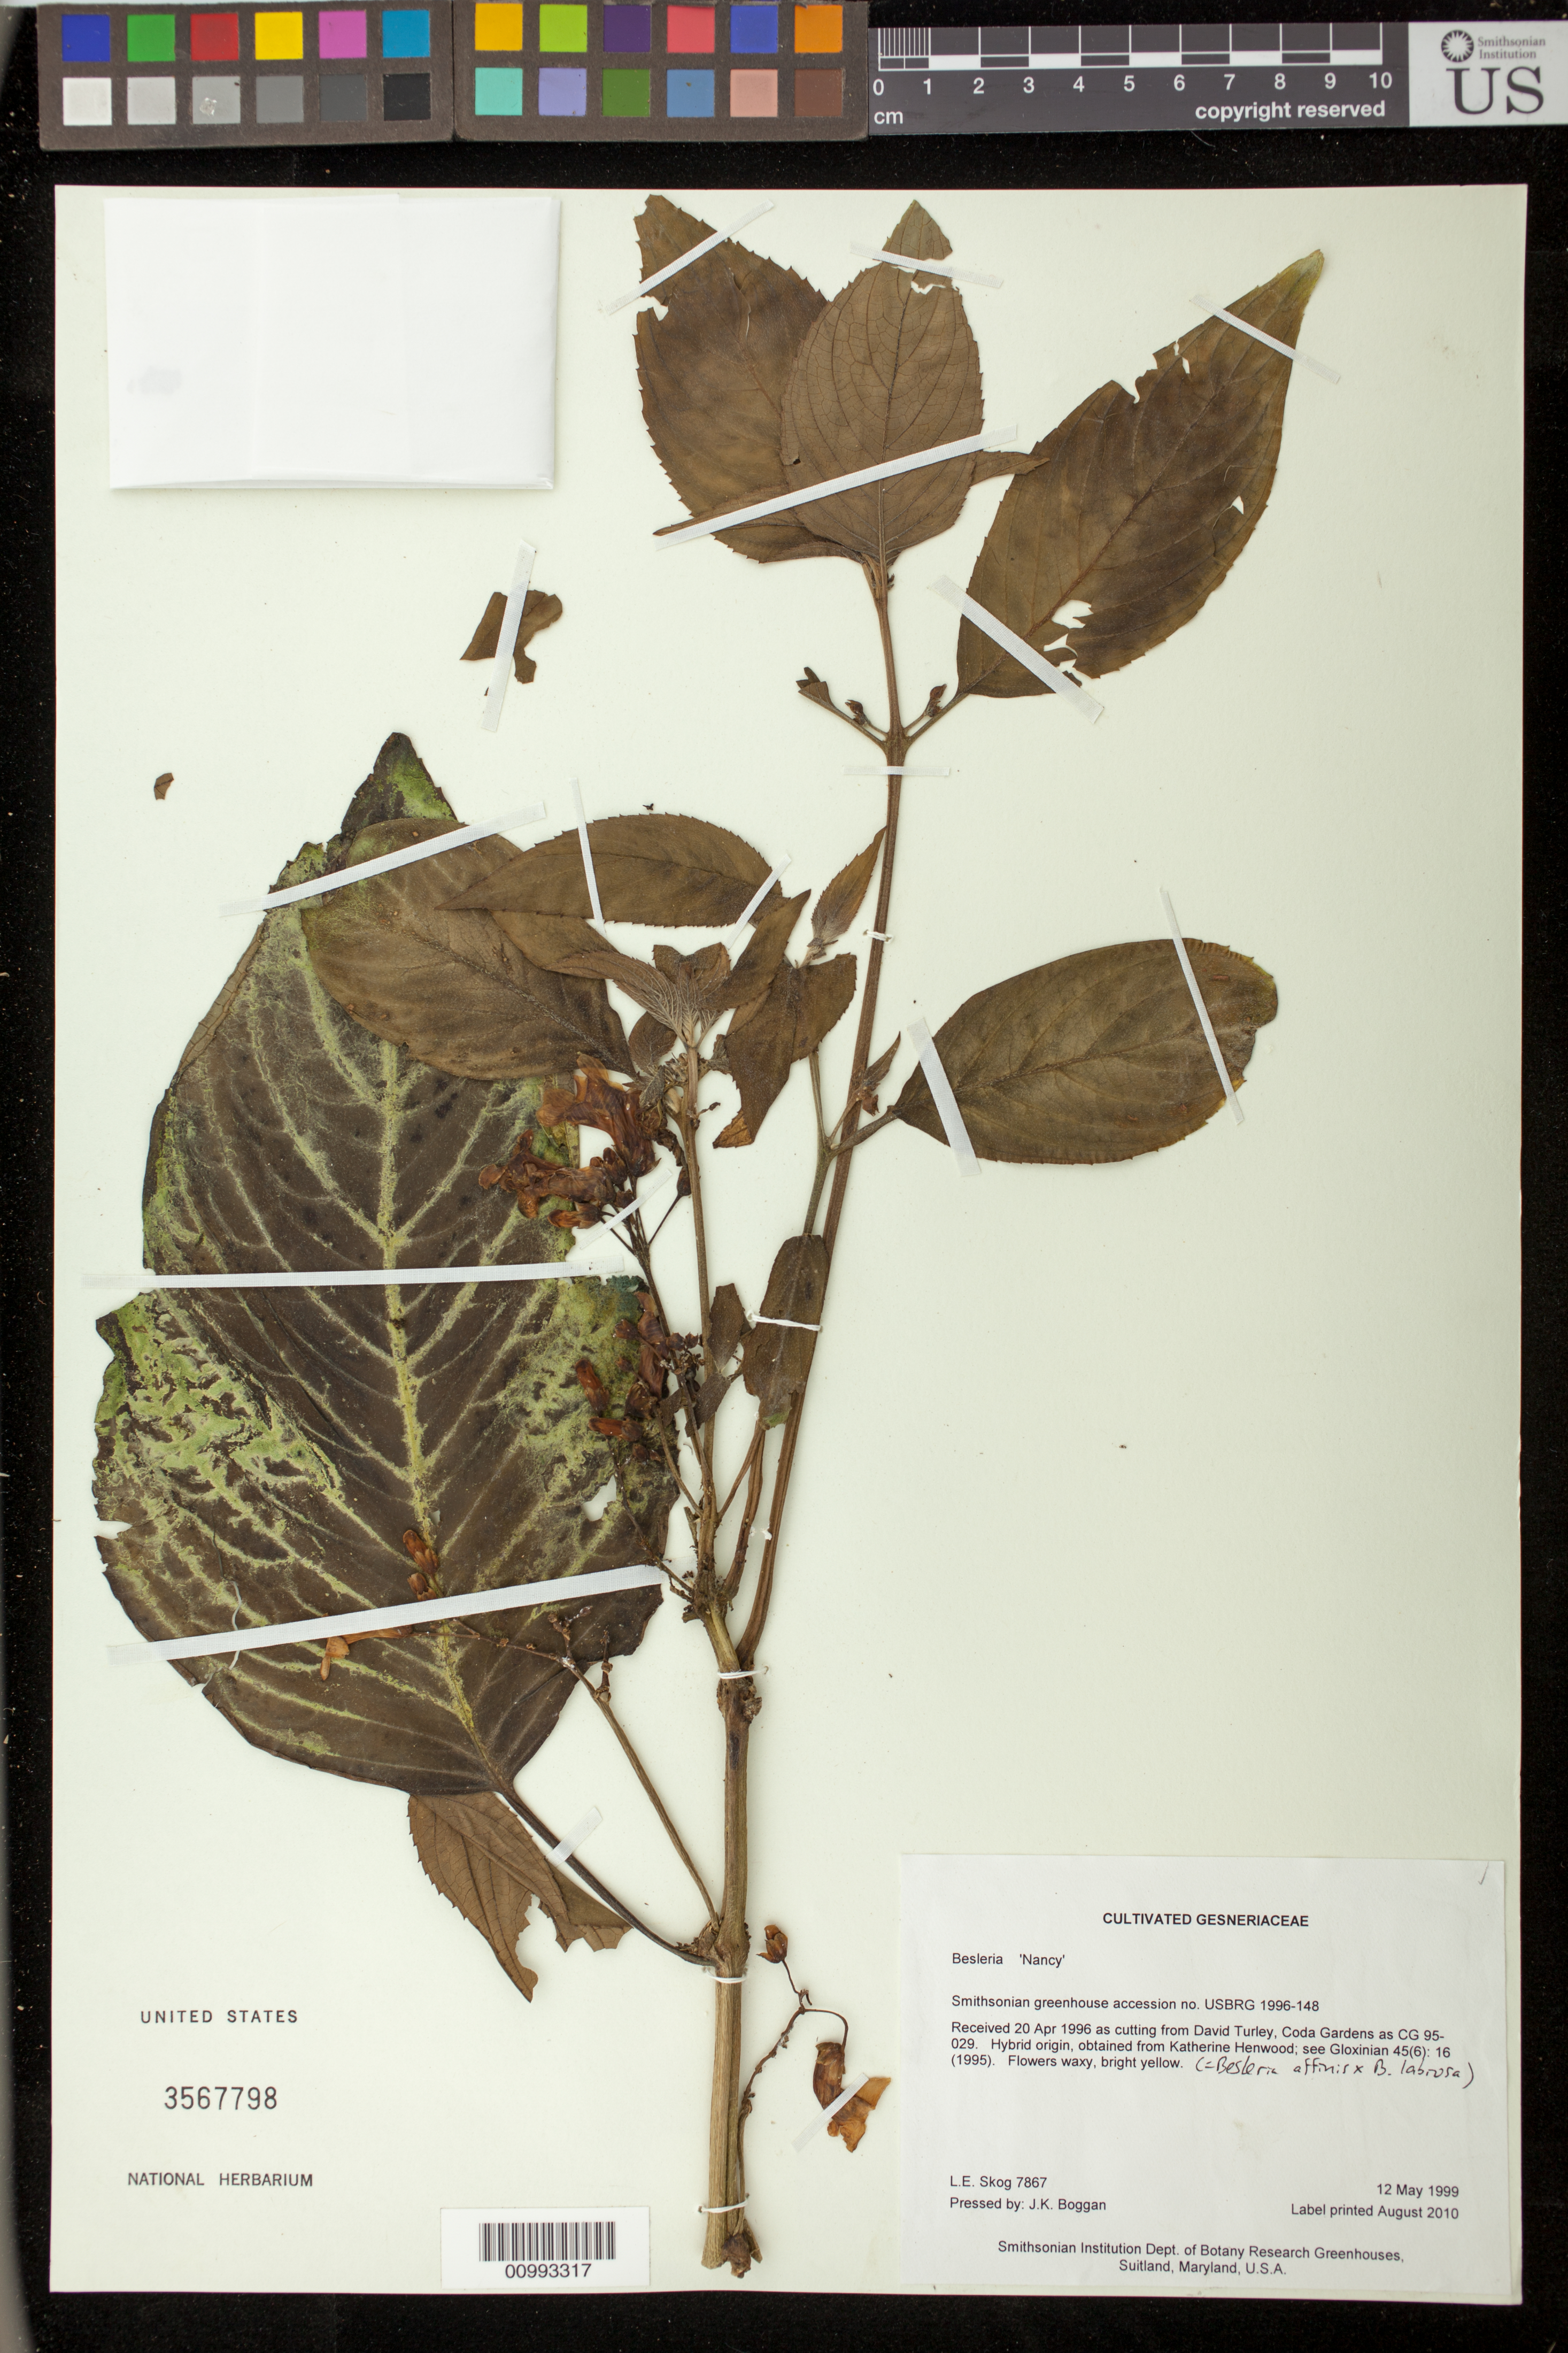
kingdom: Plantae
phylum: Tracheophyta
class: Magnoliopsida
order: Lamiales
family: Gesneriaceae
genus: Besleria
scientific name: Besleria 'Nancy'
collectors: L. E. Skog & J. K. Boggan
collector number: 7867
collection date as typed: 12 May 1999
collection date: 1999-05-12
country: United States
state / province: Maryland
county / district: Prince George's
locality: Smithsonian Institution Dept. of Botany Research Greenhouses, Suitland, Maryland, U.S.A.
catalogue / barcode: US 3567798